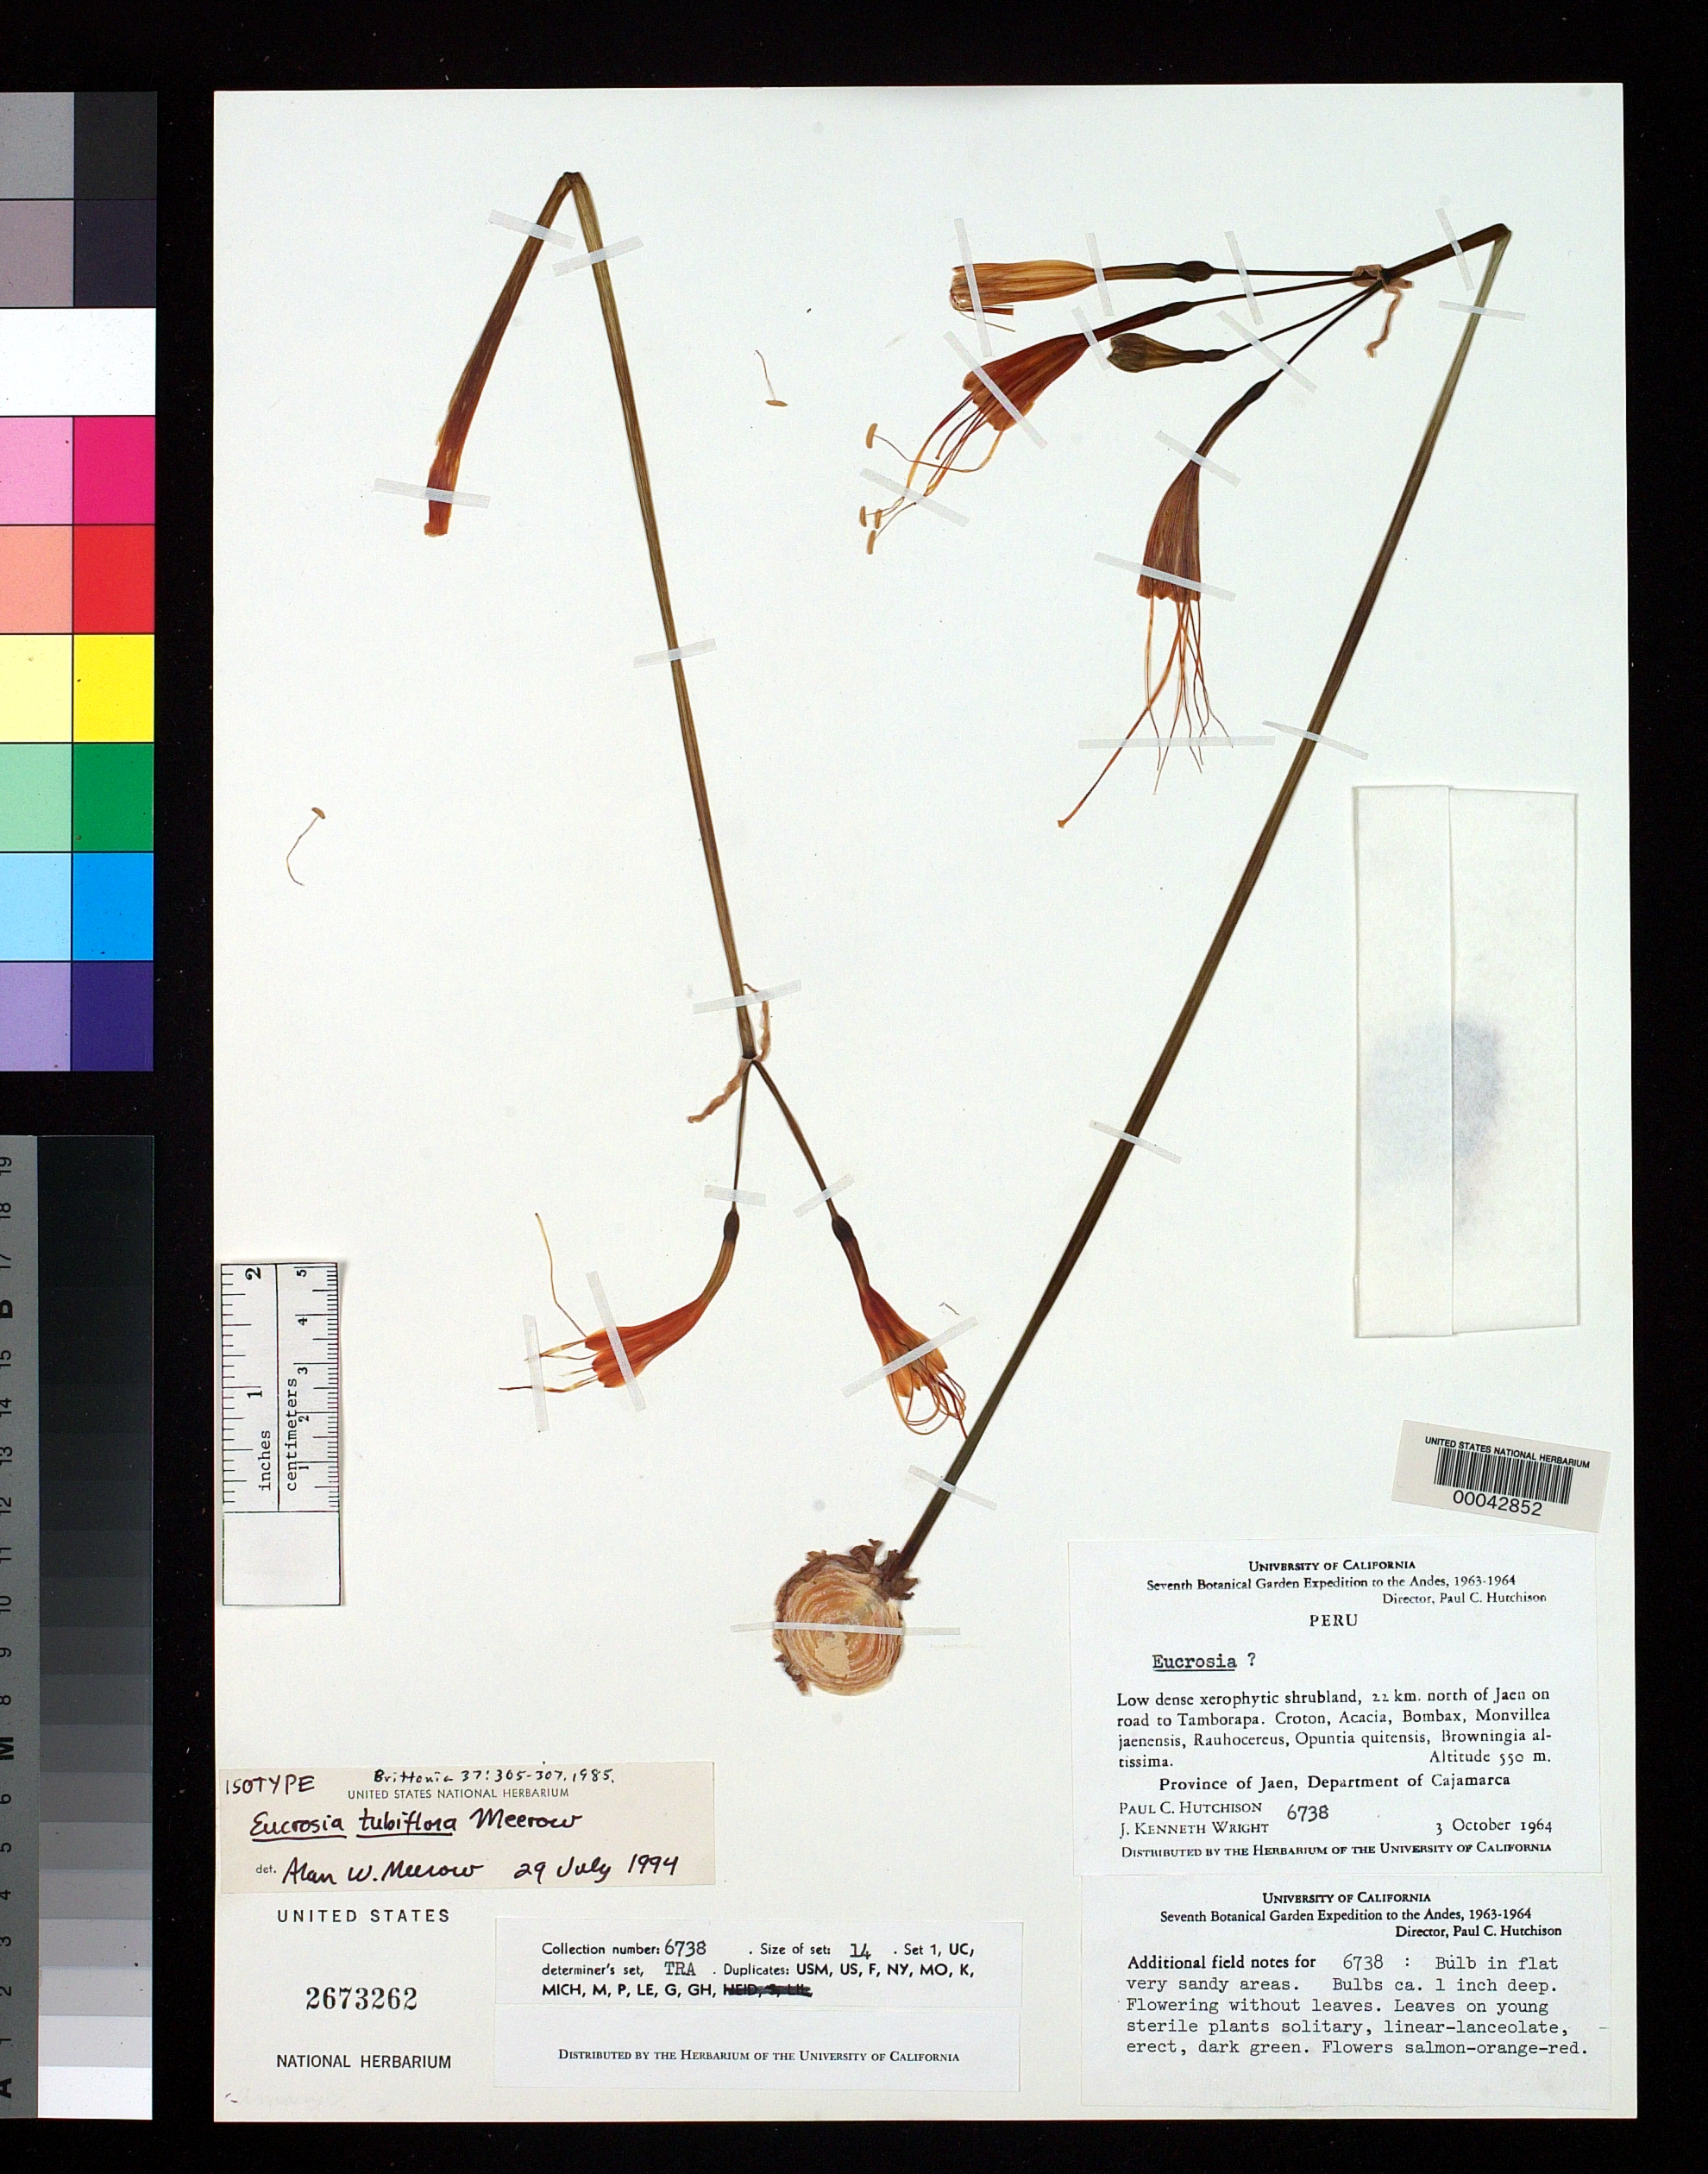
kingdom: Plantae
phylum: Tracheophyta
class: Liliopsida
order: Asparagales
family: Amaryllidaceae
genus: Eucrosia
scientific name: Eucrosia tubiflora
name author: Meerow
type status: Isotype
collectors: P. C. Hutchison & J. K. Wright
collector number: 6738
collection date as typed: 03 Oct 1964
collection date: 1964-10-03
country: Peru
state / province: Cajamarca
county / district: Jaén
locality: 22 km N of Jaén on road to Tamborapa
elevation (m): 550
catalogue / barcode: US 2673262